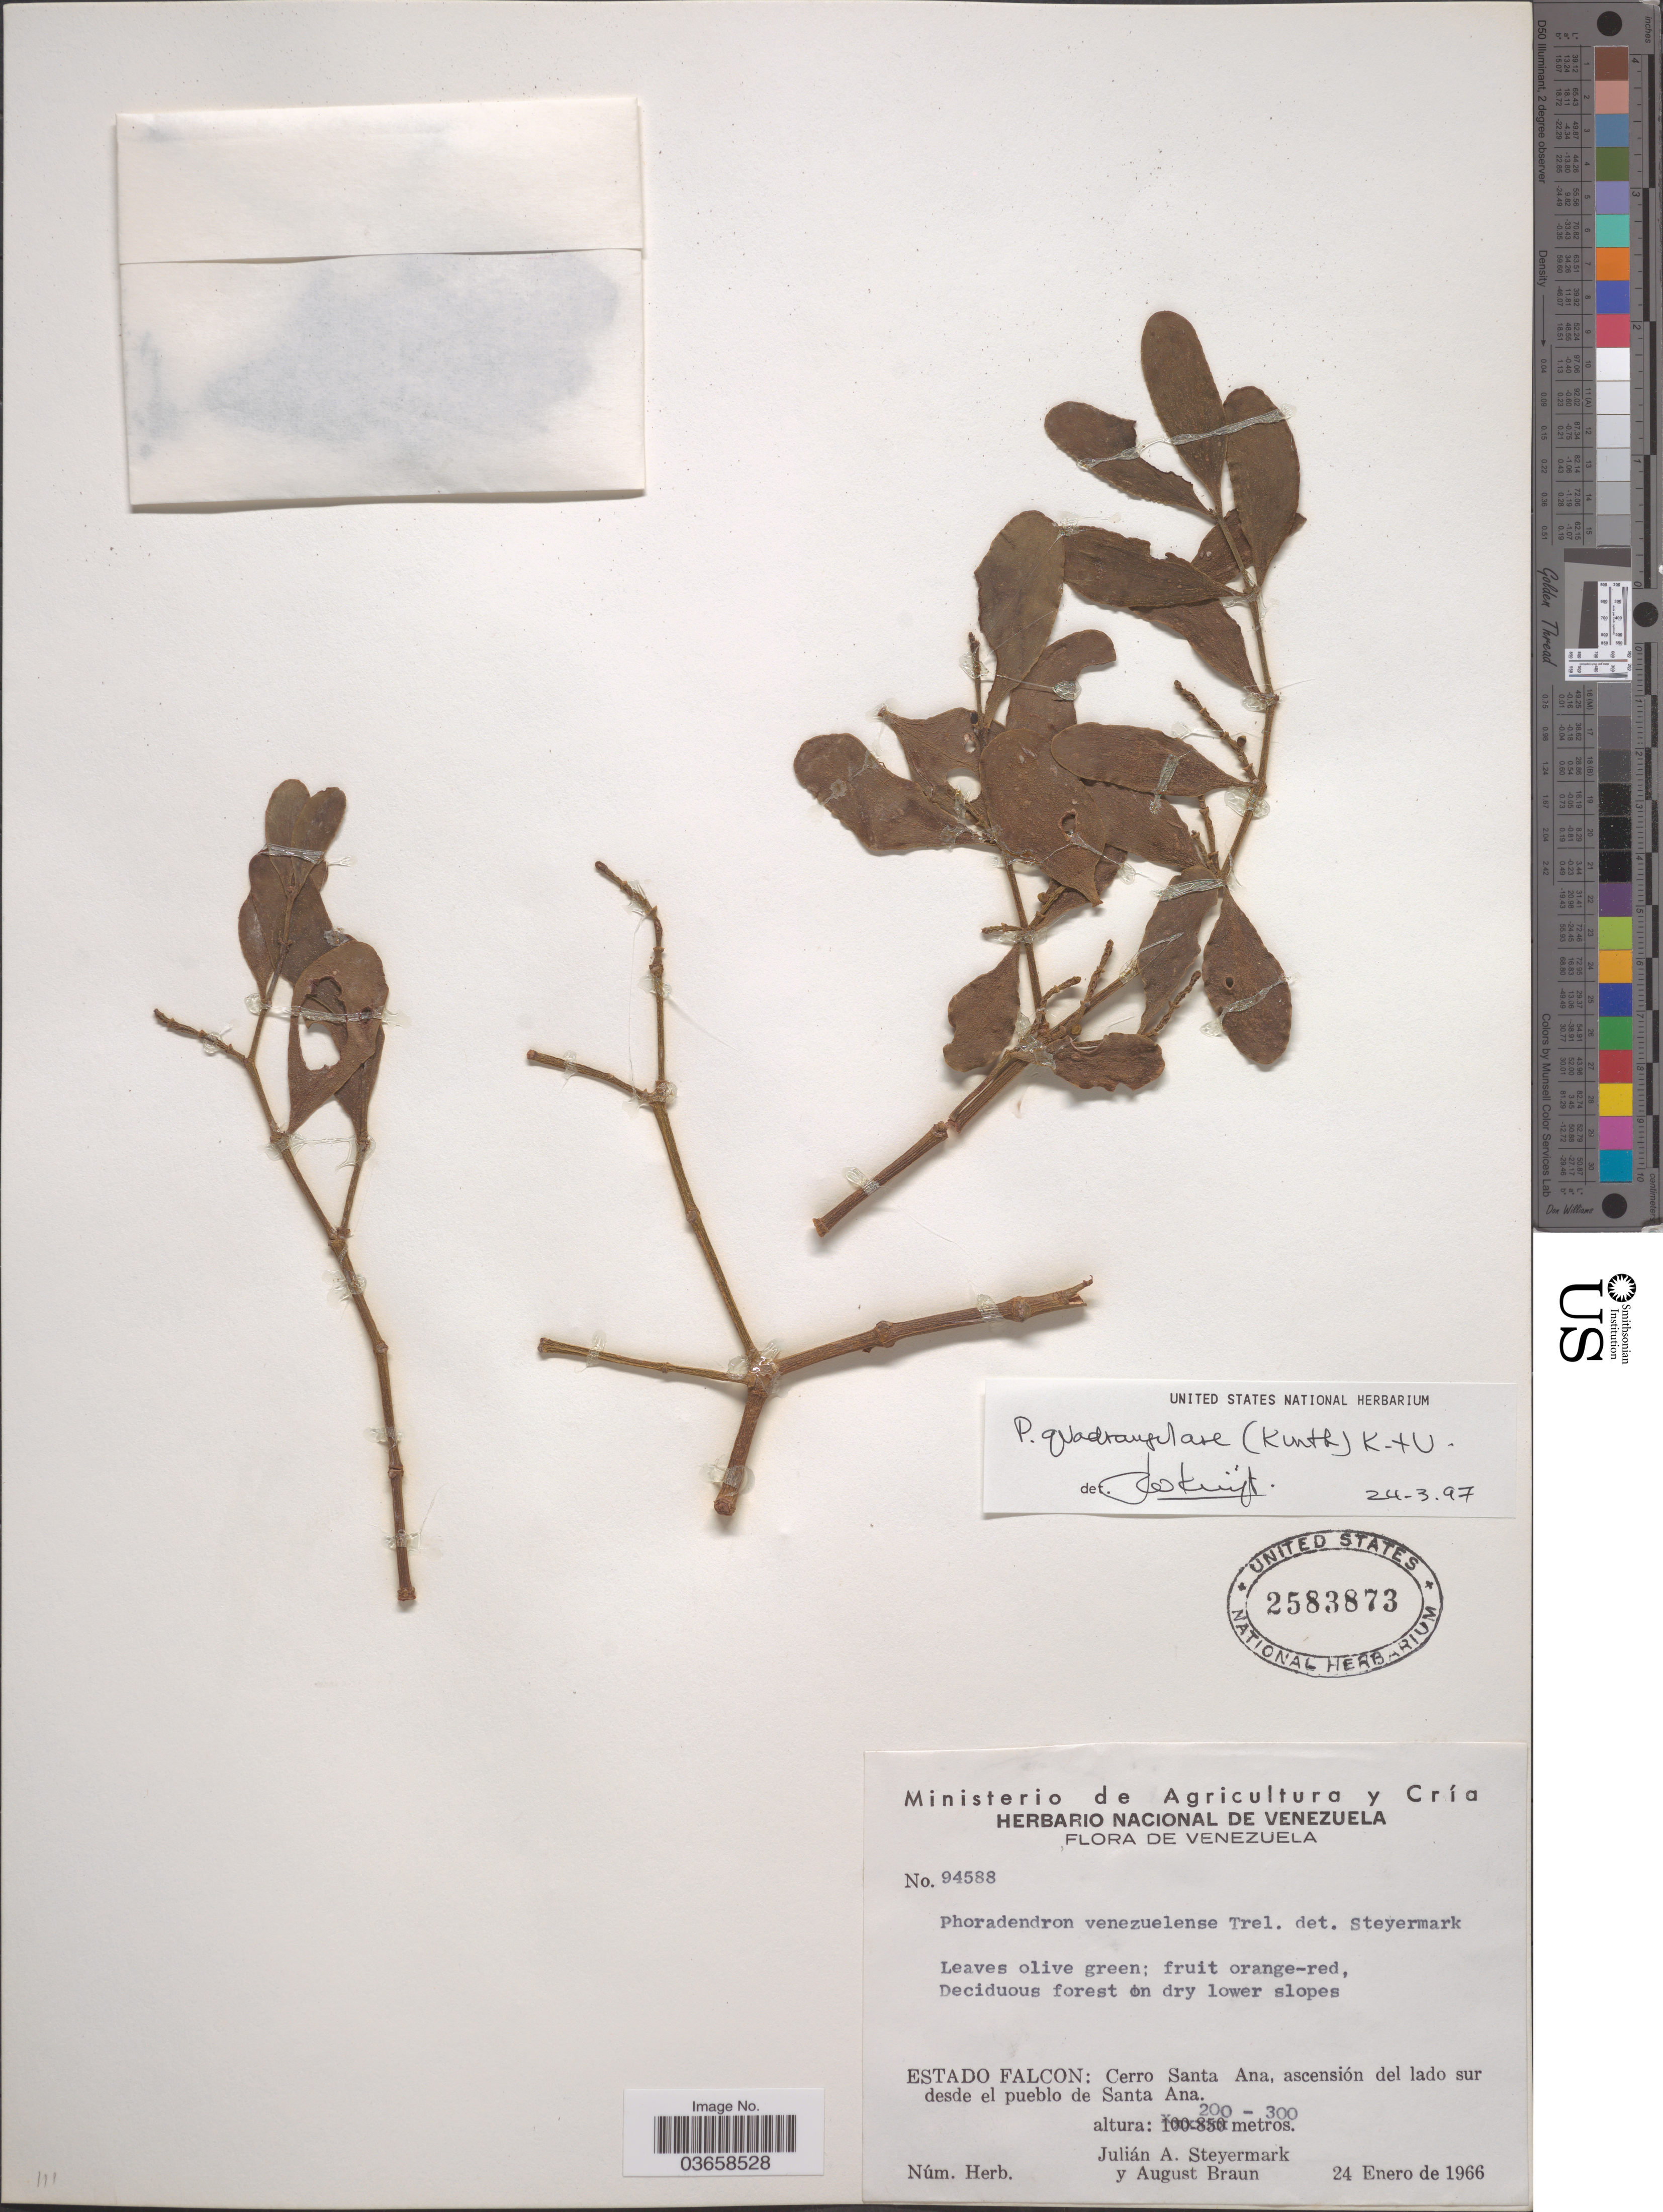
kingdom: Plantae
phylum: Tracheophyta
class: Magnoliopsida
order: Santalales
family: Viscaceae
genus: Phoradendron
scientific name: Phoradendron quadrangulare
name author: (Kunth) Griseb.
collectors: J. Steyermark & A. Braun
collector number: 94588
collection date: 1966-01-24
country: Venezuela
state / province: Falcón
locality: Cerro Santa Ana, ascensión del lado sur desde el pueblo de Santa Ana.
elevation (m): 200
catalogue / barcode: US 2583873